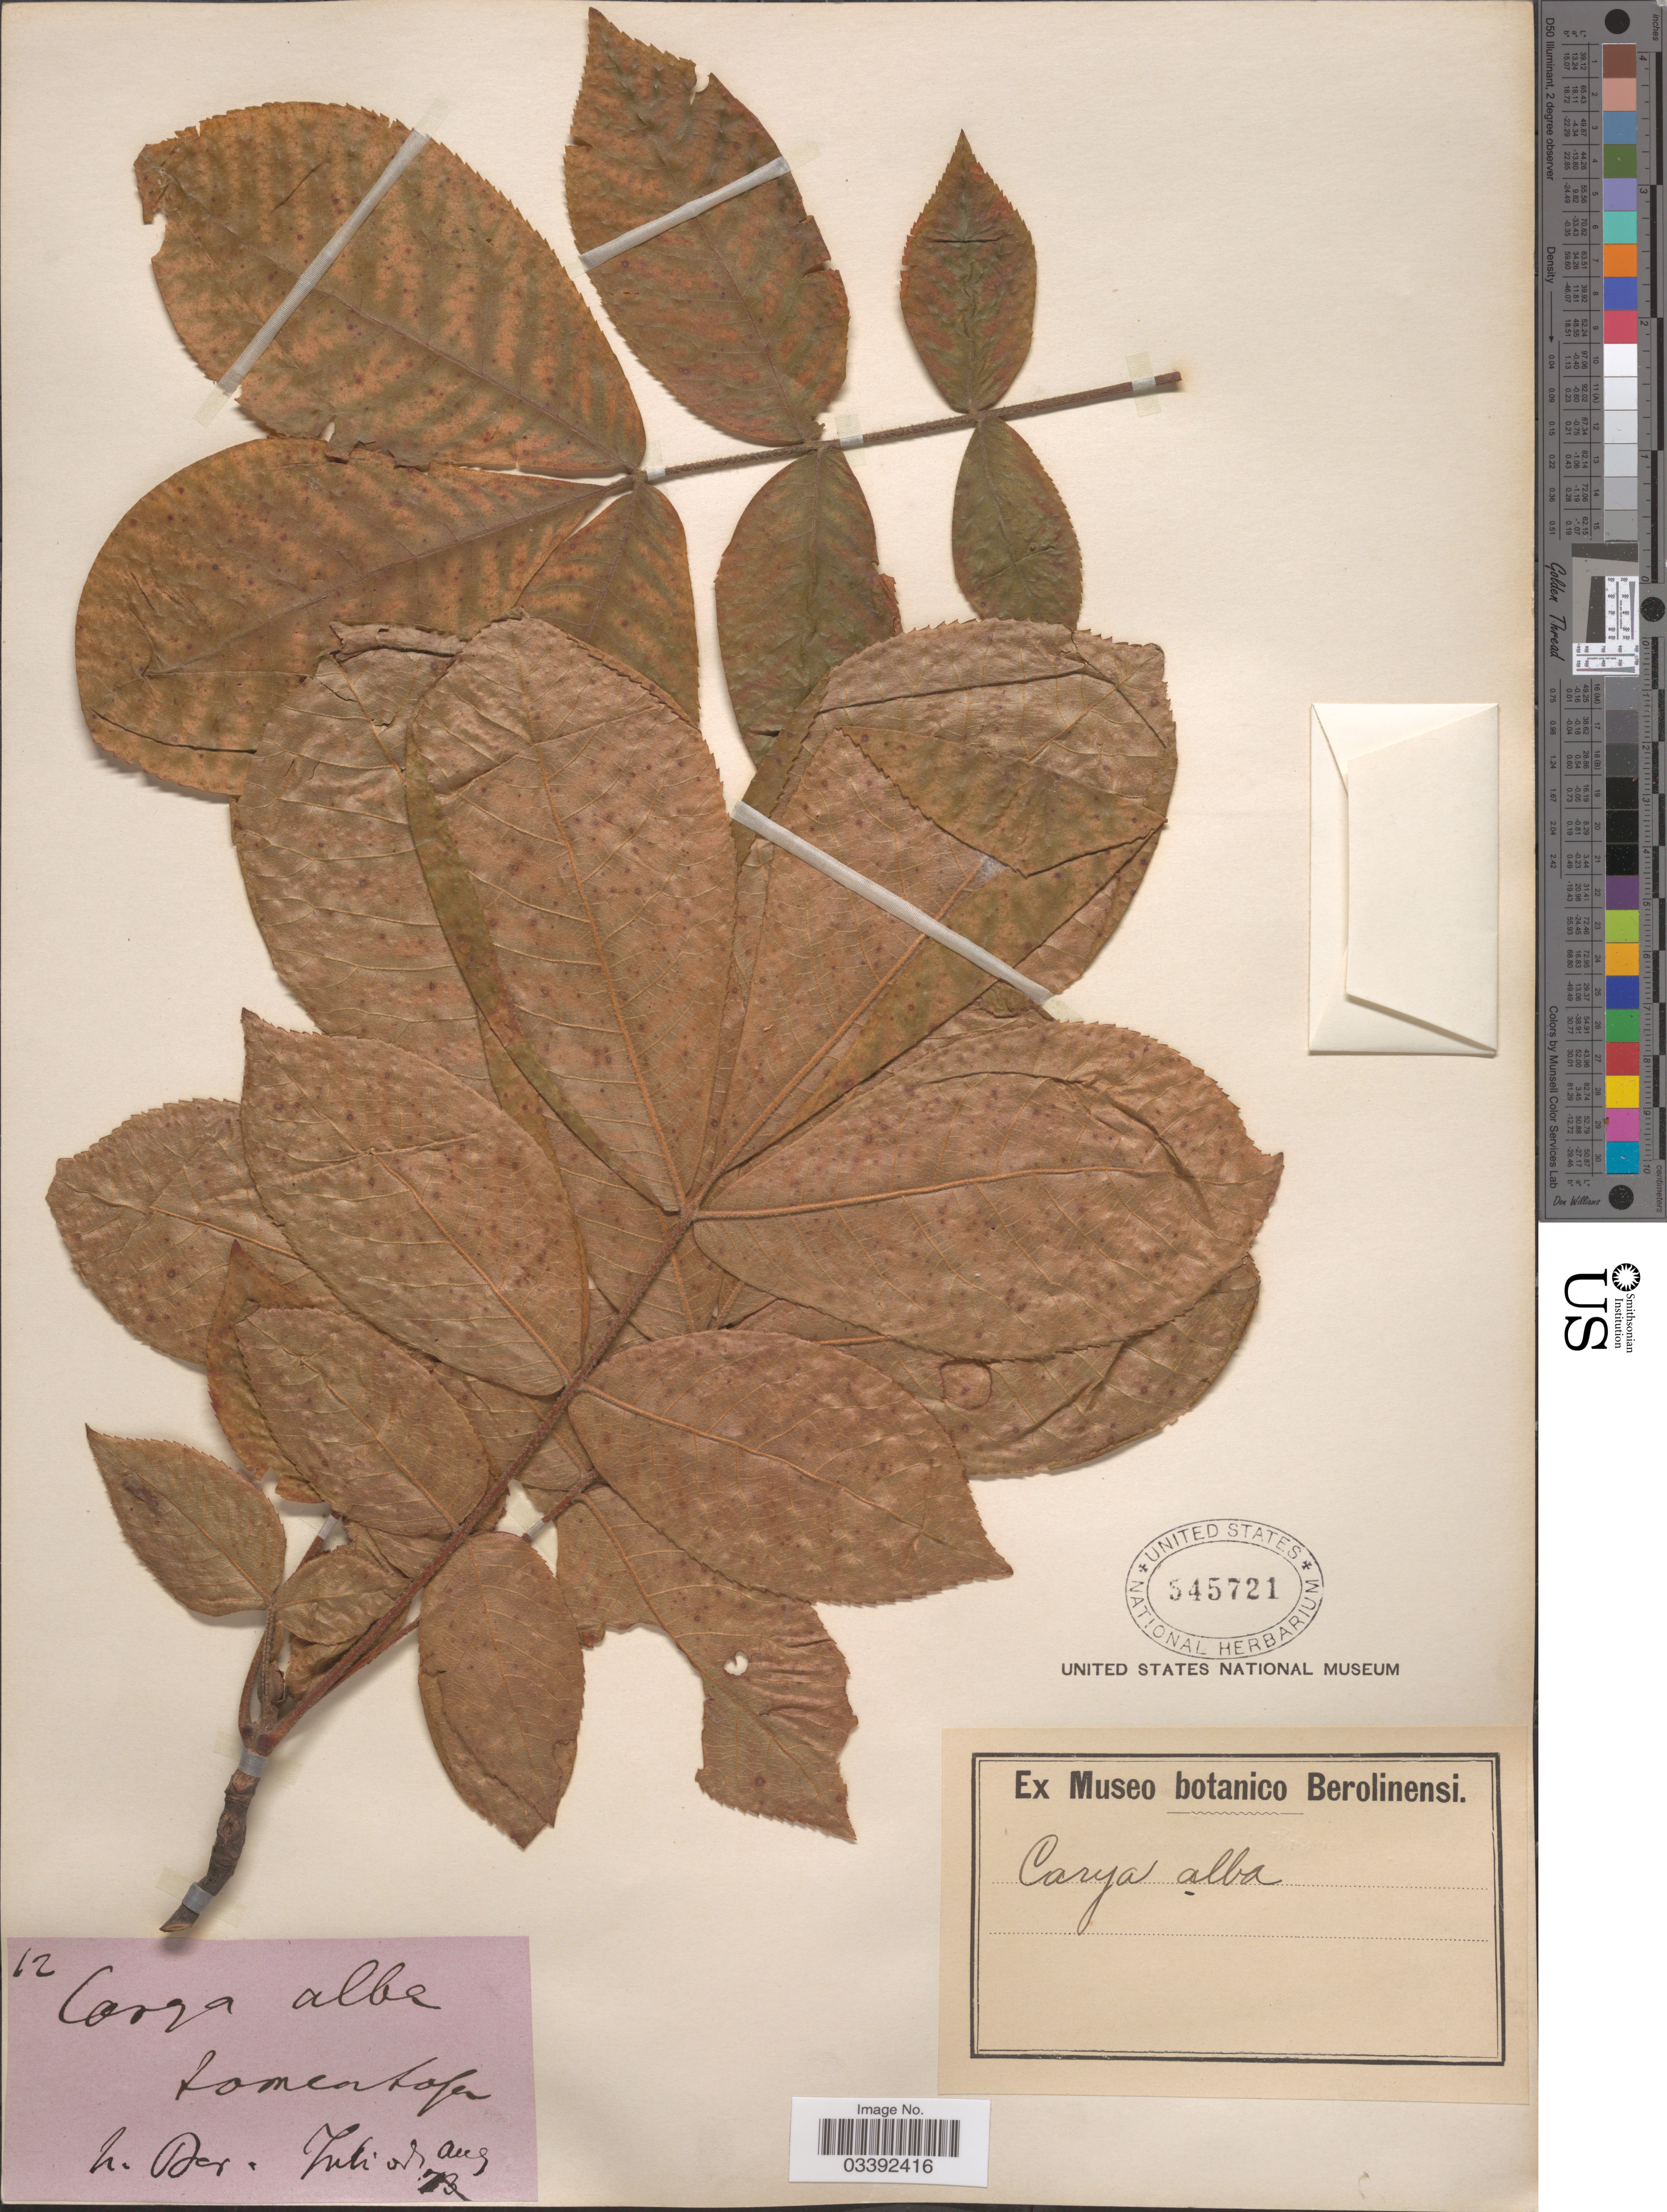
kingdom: Plantae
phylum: Tracheophyta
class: Magnoliopsida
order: Fagales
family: Juglandaceae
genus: Carya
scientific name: Carya tomentosa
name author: (Lam.) Nutt.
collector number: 12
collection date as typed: Transcribed d/m/y: /7/73 to /8/73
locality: N. Der. [unsure placement] [interpreted]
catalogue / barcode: US 545721